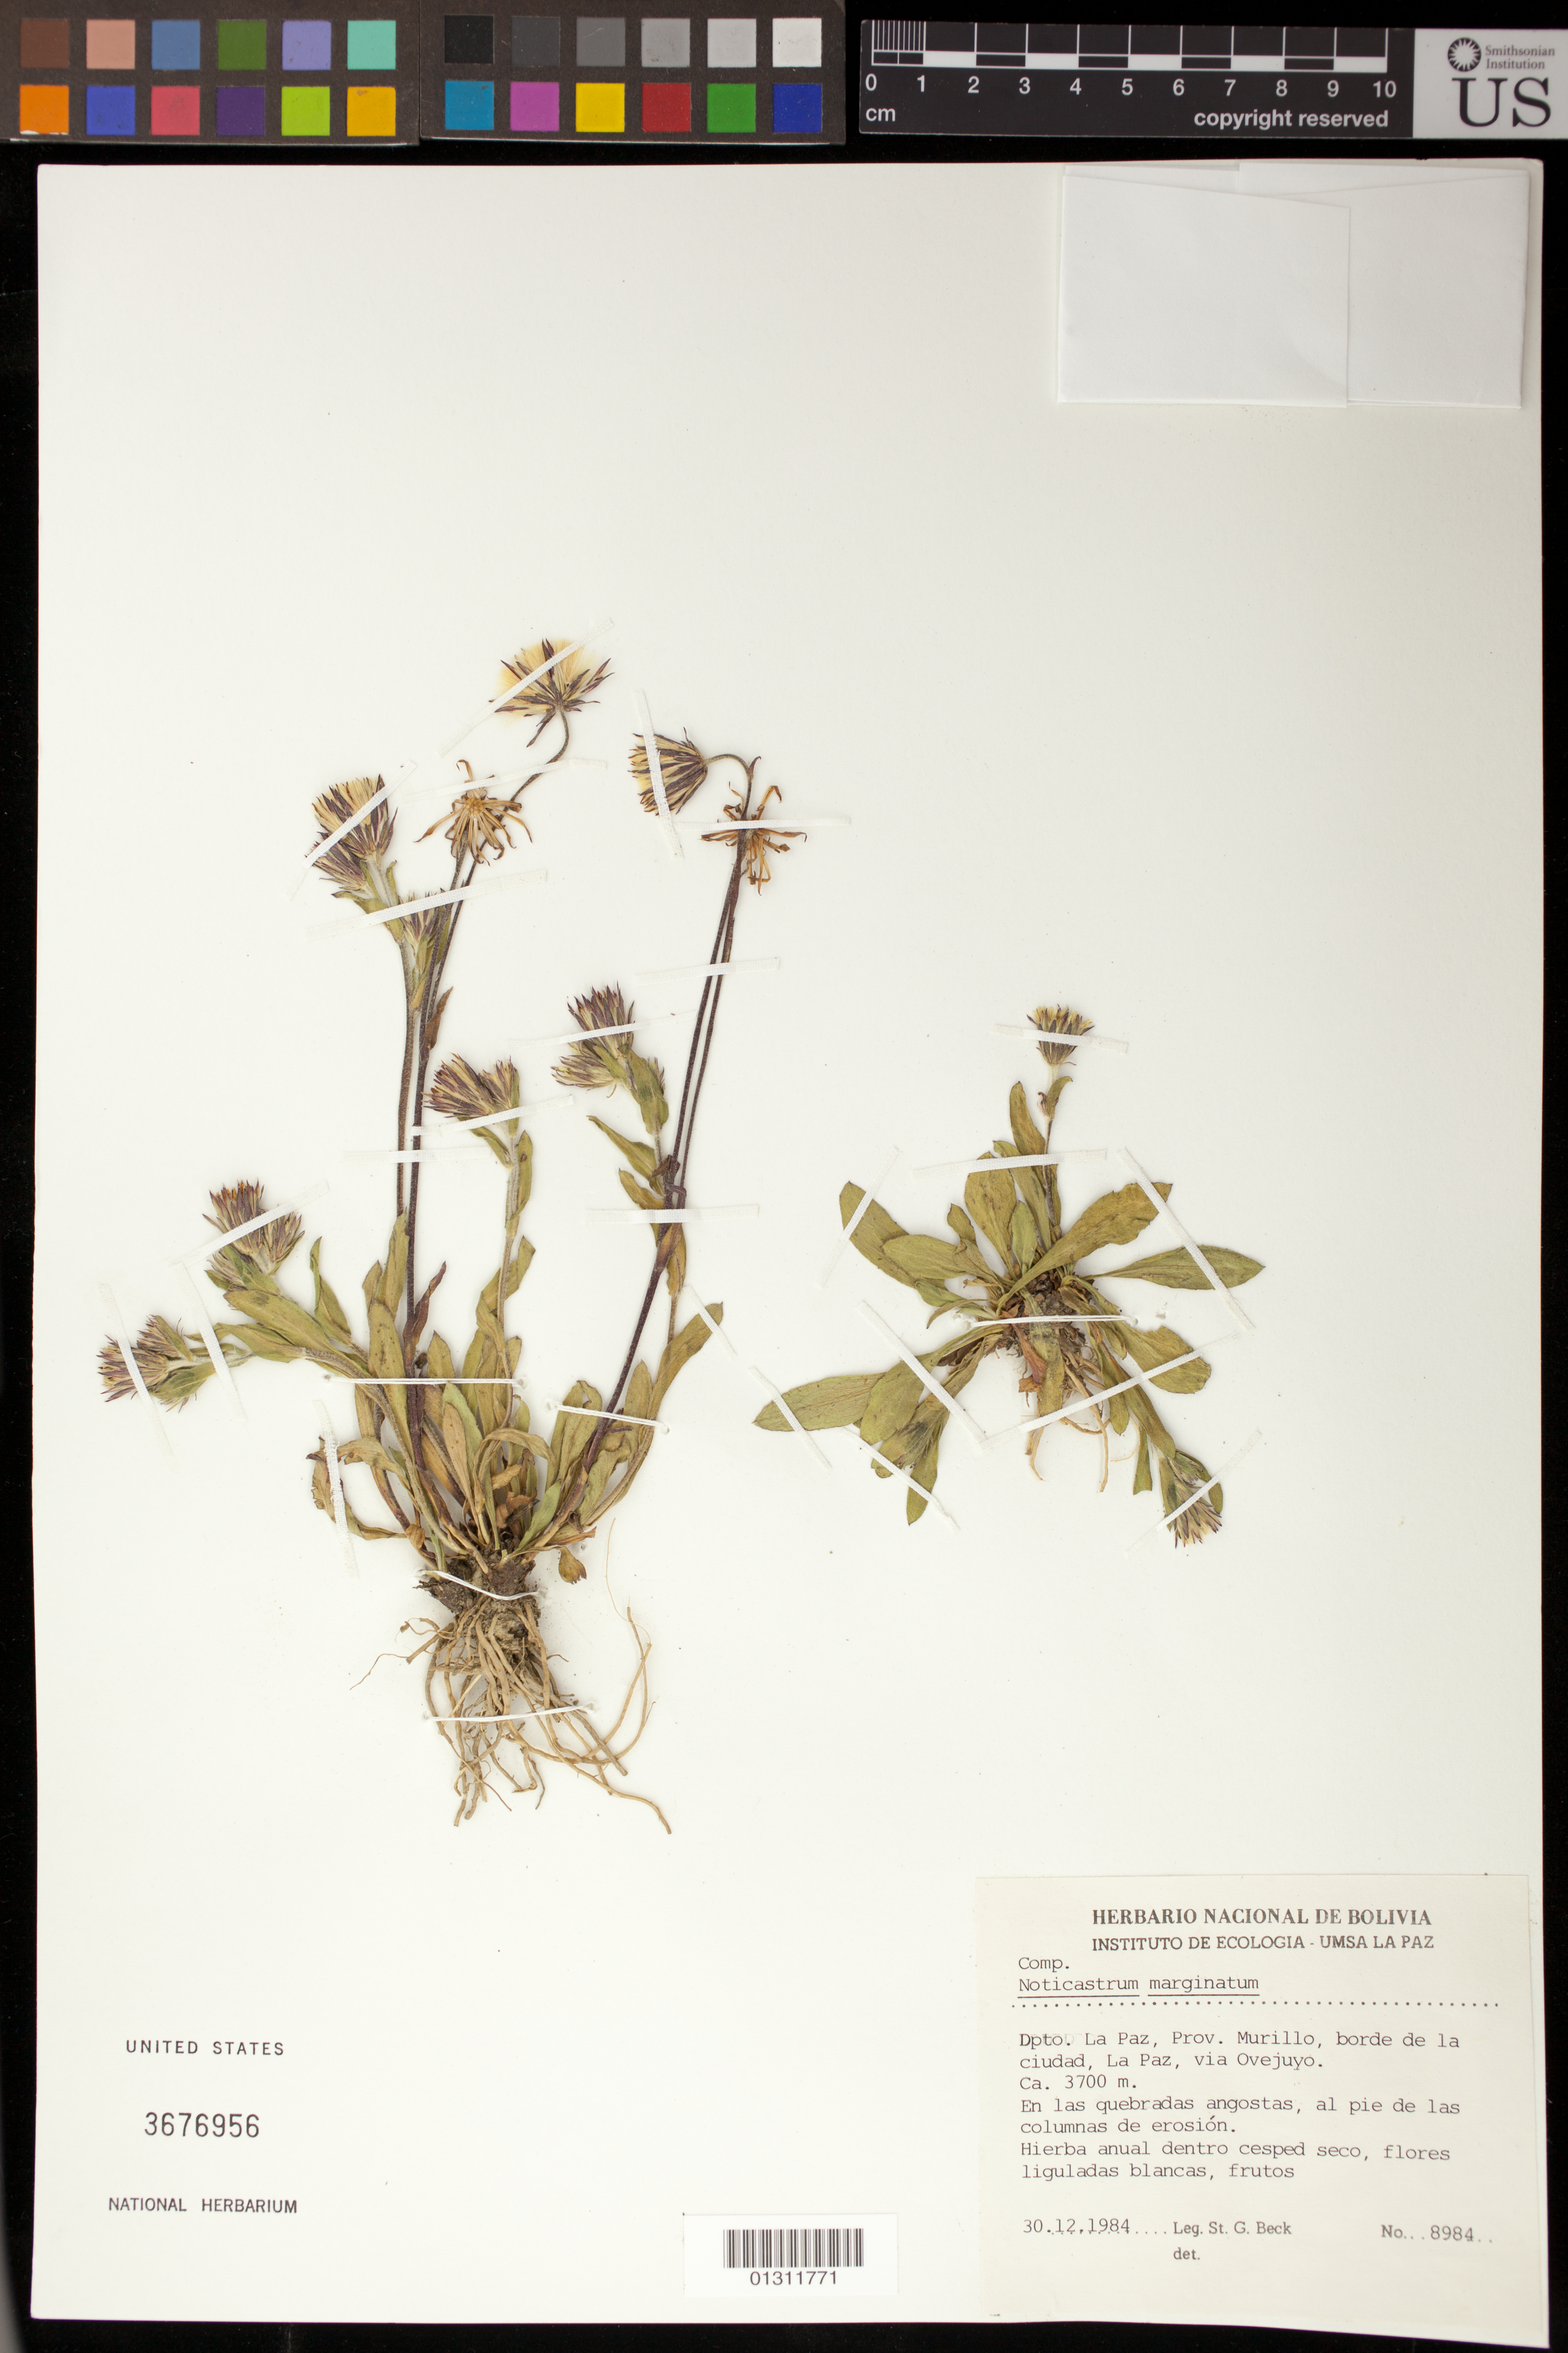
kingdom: Plantae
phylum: Tracheophyta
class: Magnoliopsida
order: Asterales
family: Asteraceae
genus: Noticastrum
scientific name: Noticastrum marginatum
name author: (Kunth) Cuatrec.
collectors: S. G. Beck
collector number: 8984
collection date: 1986-12-30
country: Bolivia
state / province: La Paz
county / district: Murillo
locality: borde de la ciudad, La Paz, via Ovejuyo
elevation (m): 3700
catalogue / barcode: US 3676956